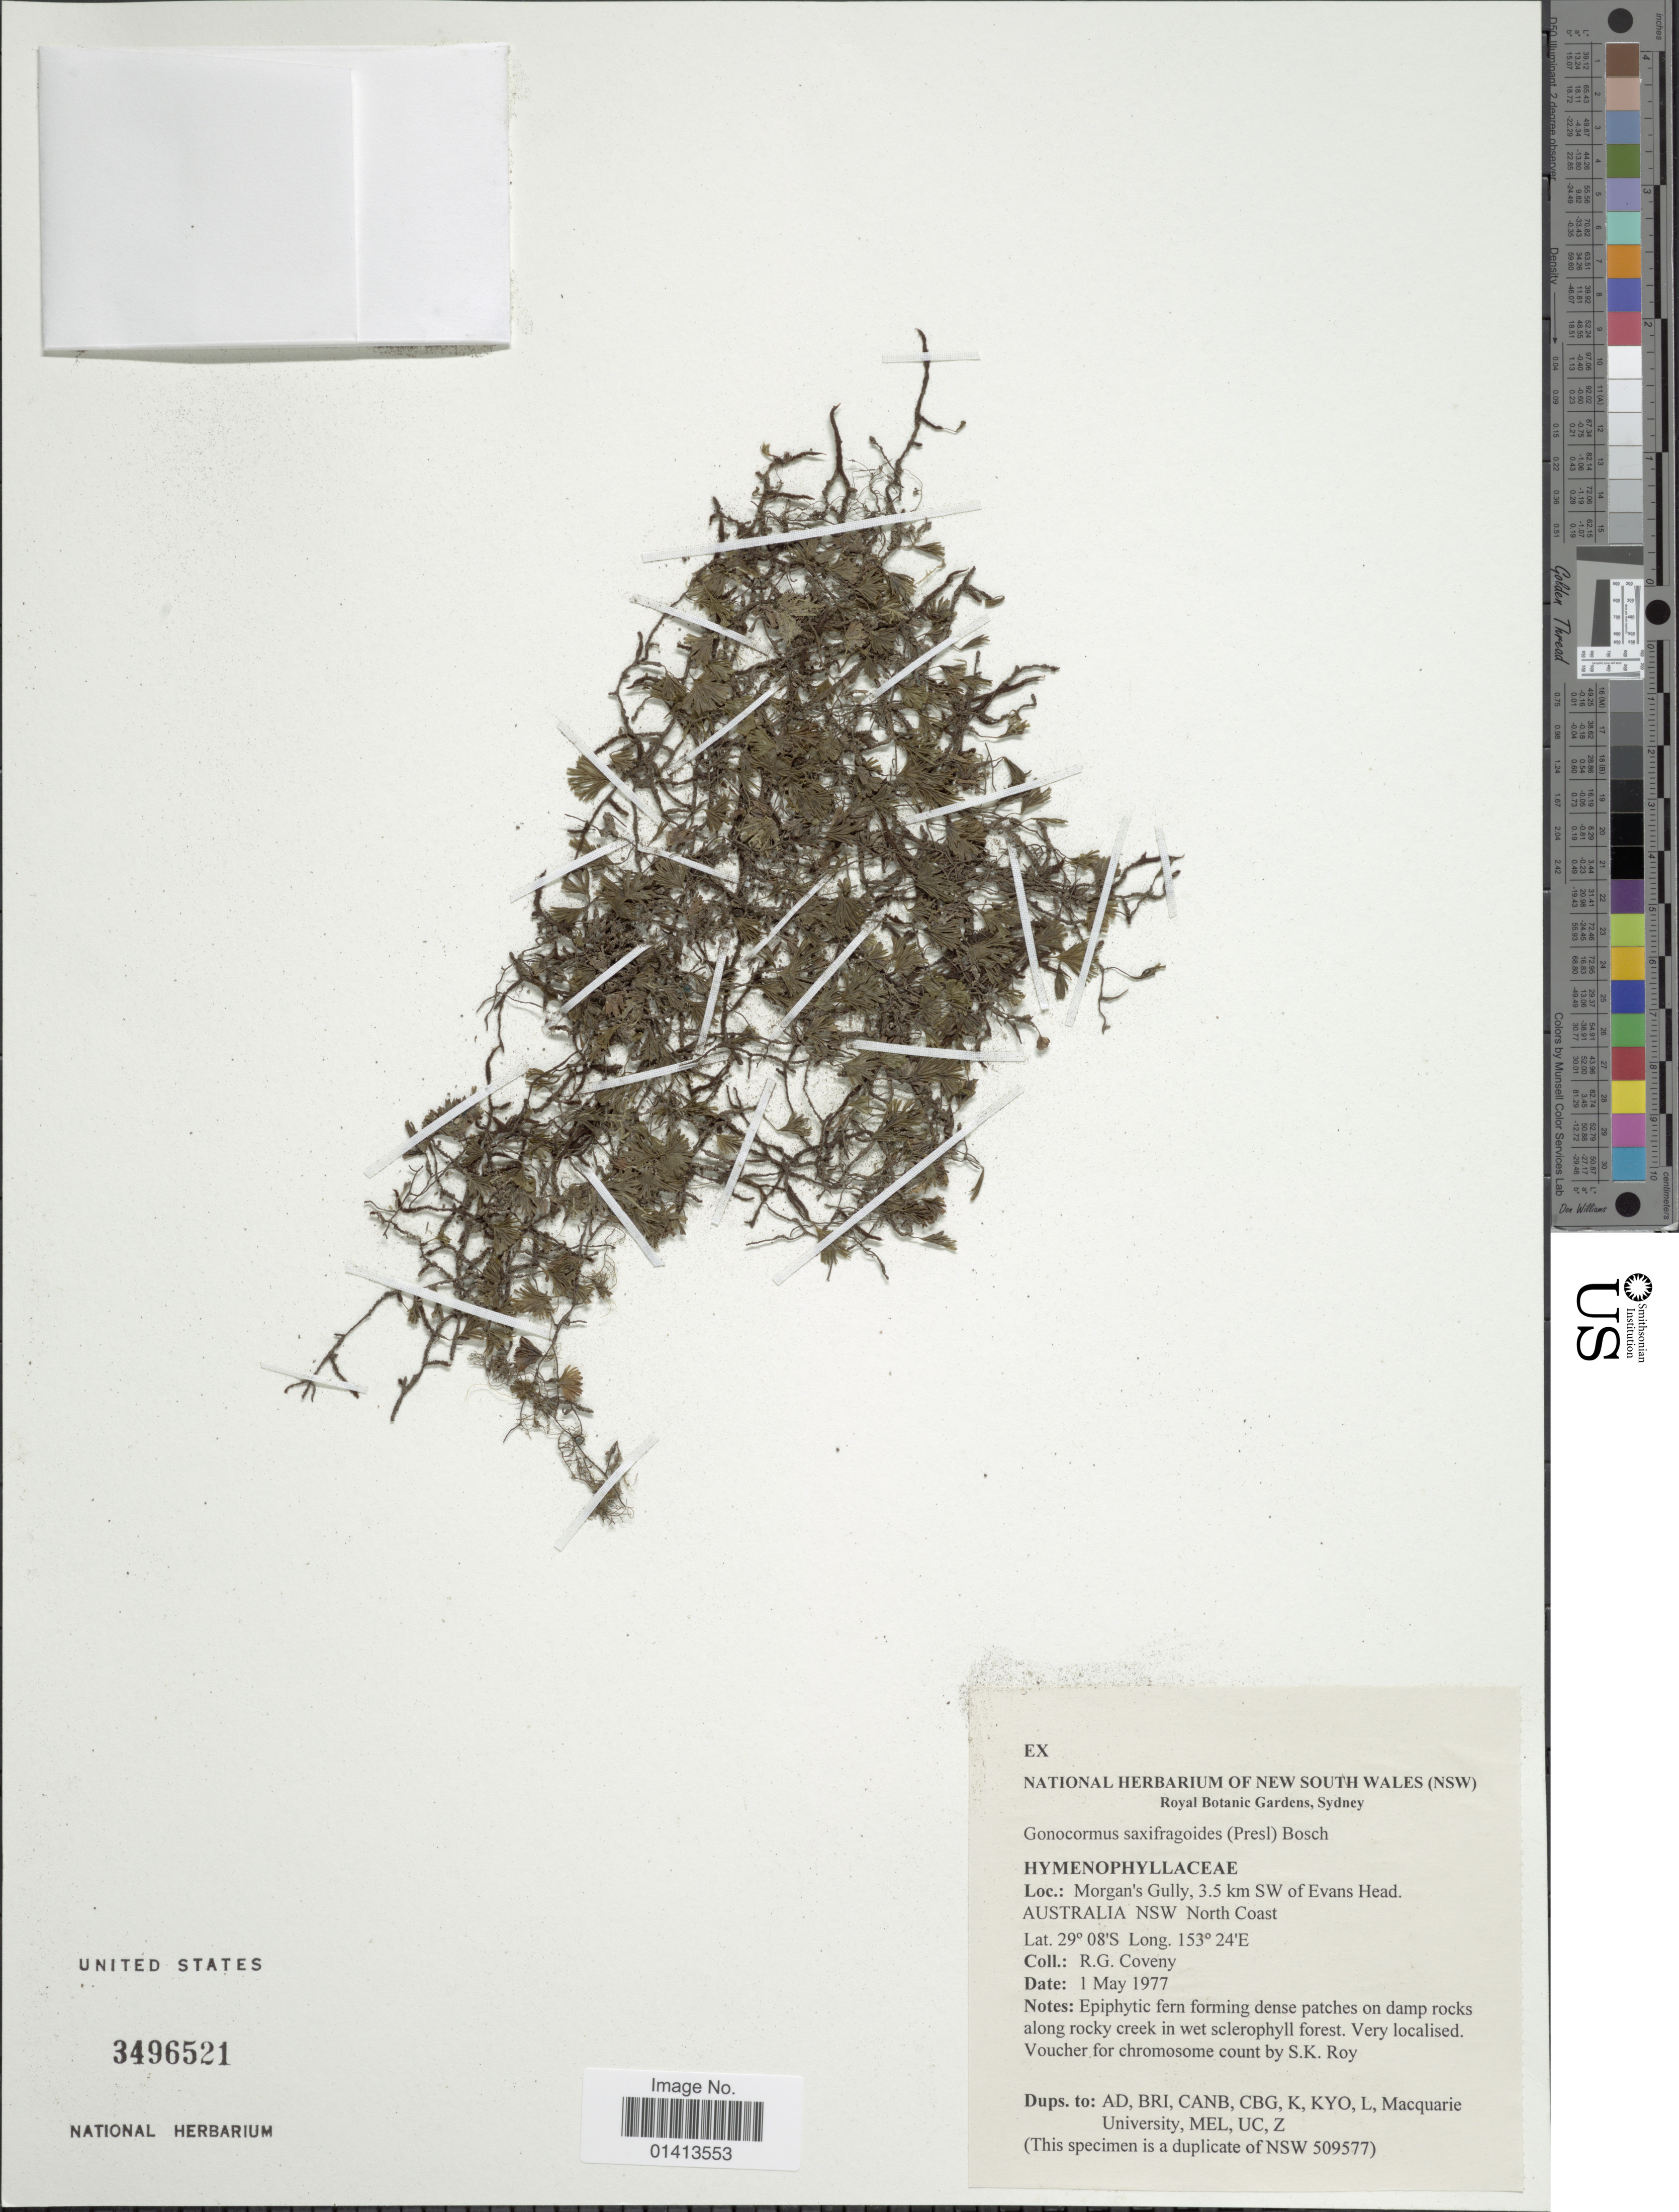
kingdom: Plantae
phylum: Tracheophyta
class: Polypodiopsida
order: Hymenophyllales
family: Hymenophyllaceae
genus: Crepidomanes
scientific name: Crepidomanes saxifragoides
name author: (C. Presl) P.S. Green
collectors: R. Coveny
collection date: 1977-05-01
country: Australia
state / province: New South Wales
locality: Morgan's Gully, 3.5 km SW of Evans Head, North Coast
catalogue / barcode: US 3496521